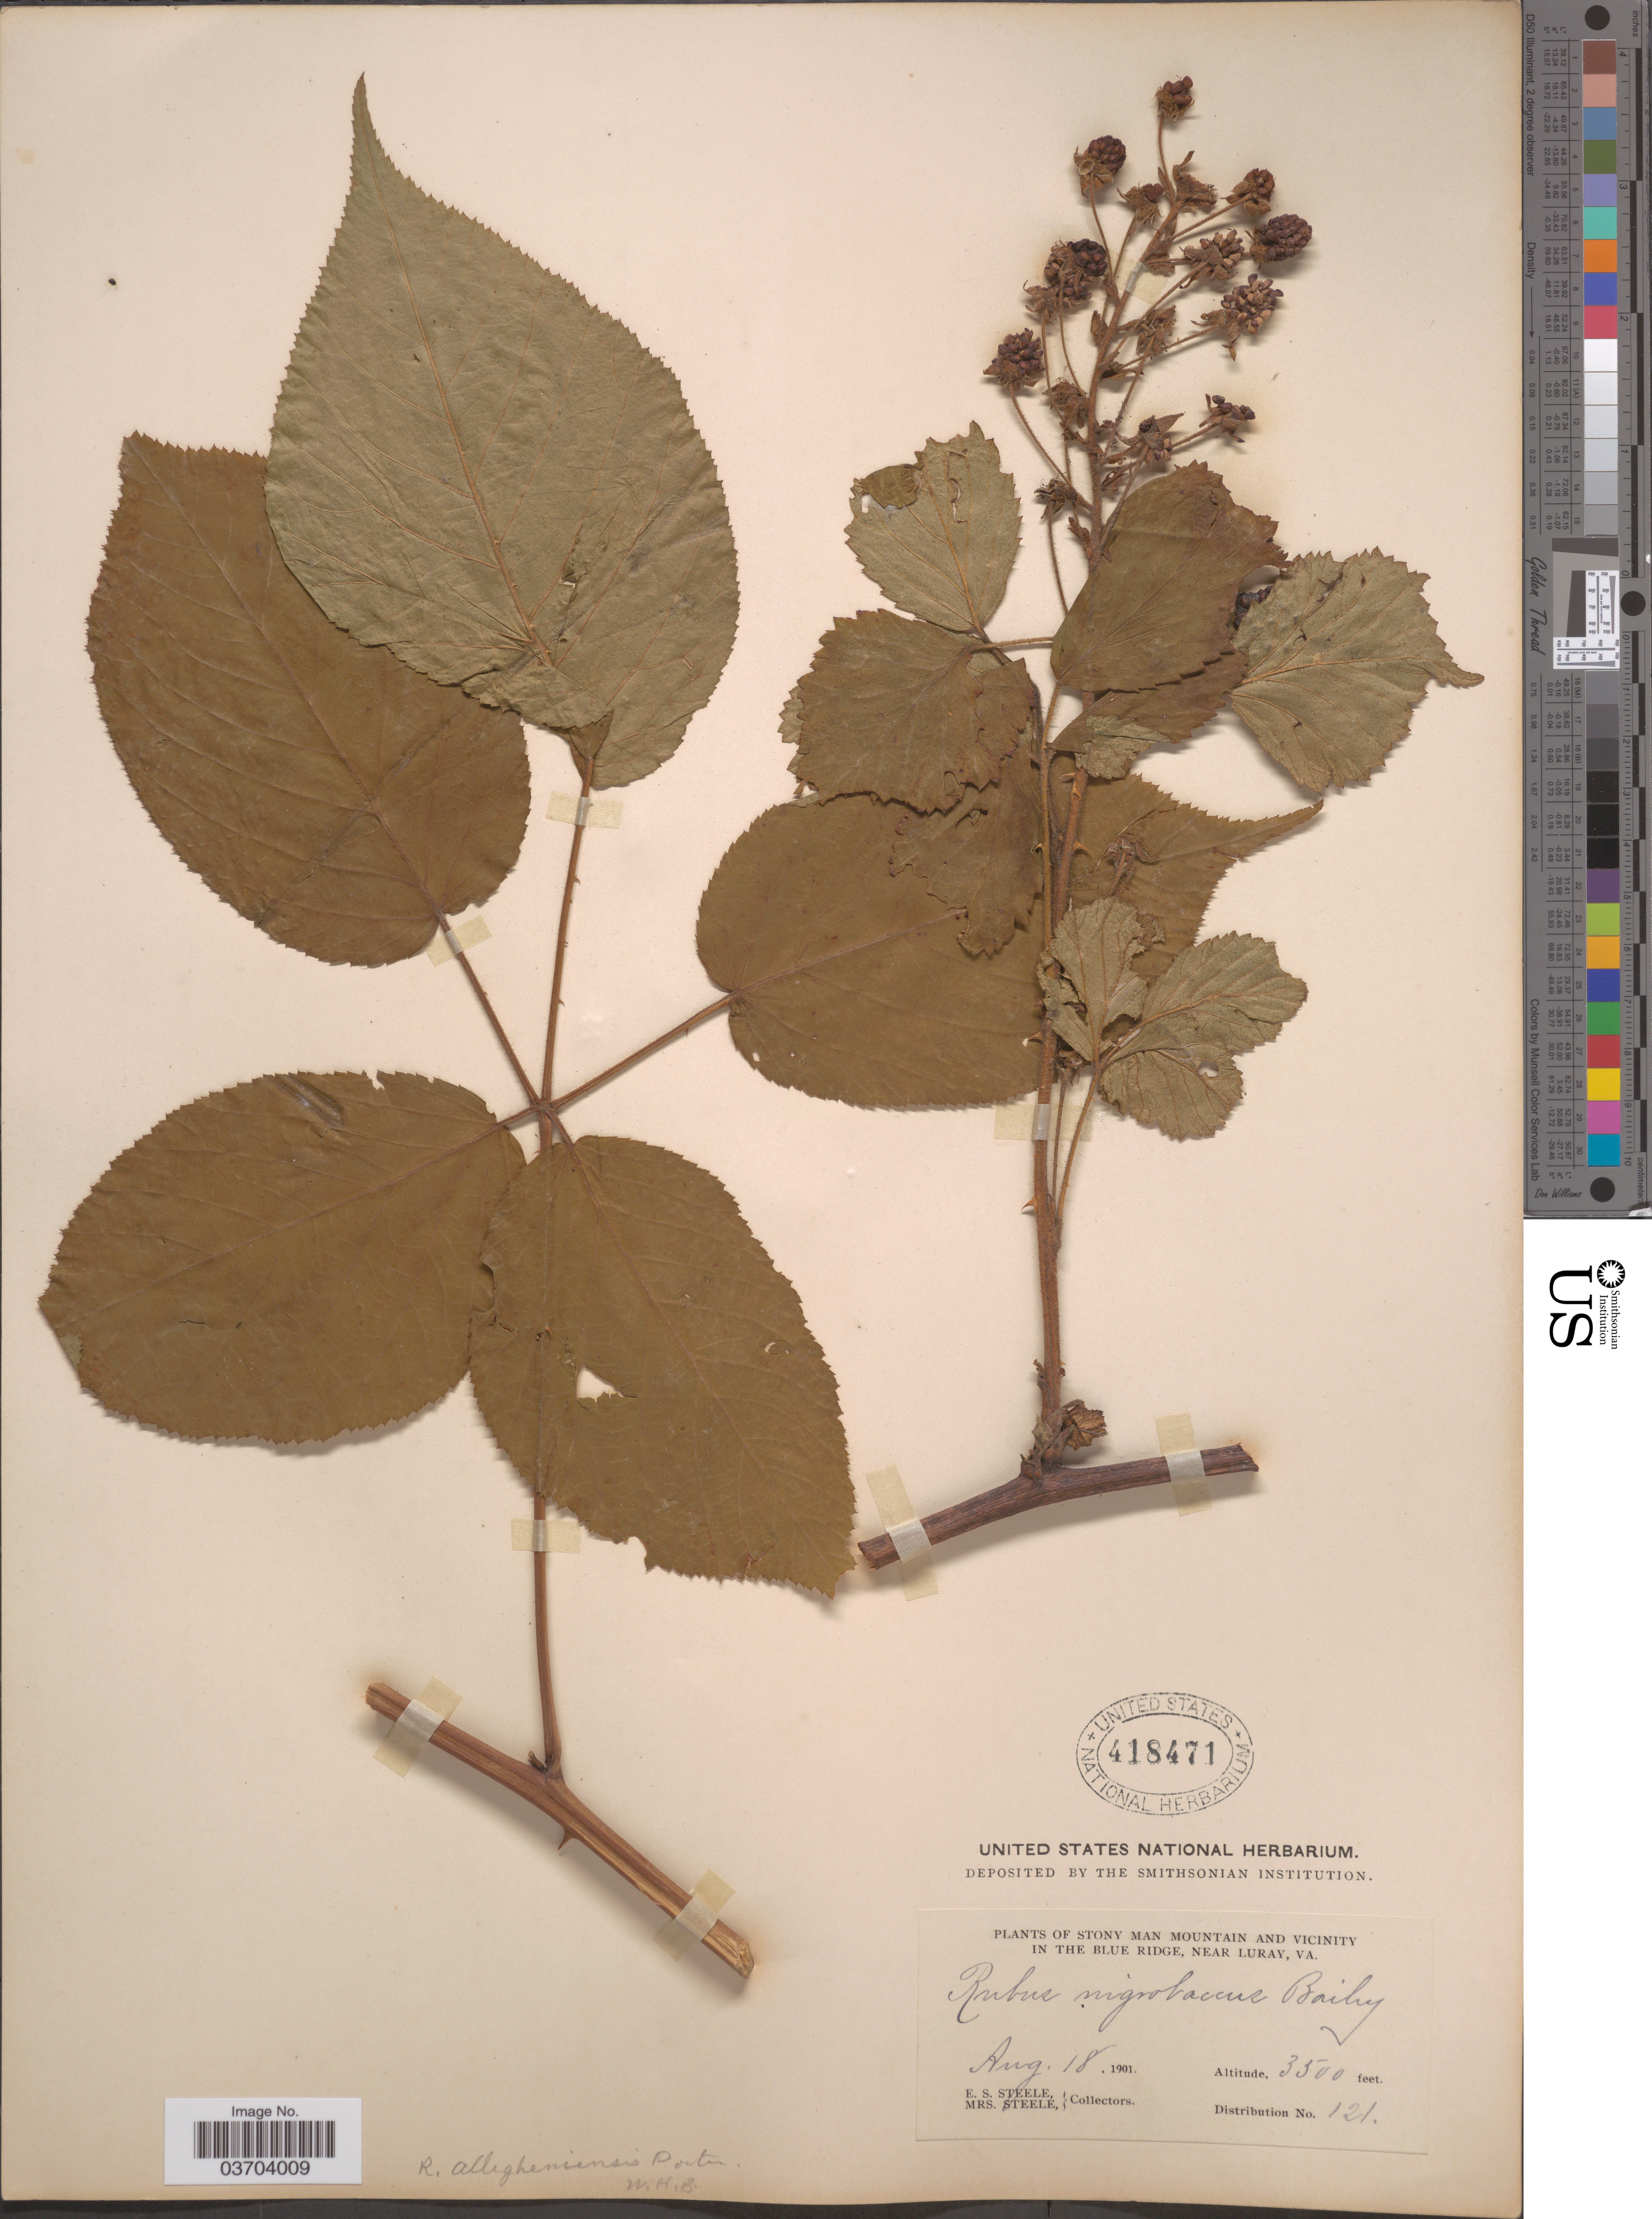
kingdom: Plantae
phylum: Tracheophyta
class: Magnoliopsida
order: Rosales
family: Rosaceae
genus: Rubus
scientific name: Rubus allegheniensis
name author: Porter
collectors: E. Steele & Mrs. E. S. Steele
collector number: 121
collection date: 1901-08-18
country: United States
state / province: Virginia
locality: Stony Man Mountain and Vicinity in the Blue Ridge, near Luray.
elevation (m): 1067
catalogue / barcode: US 418471